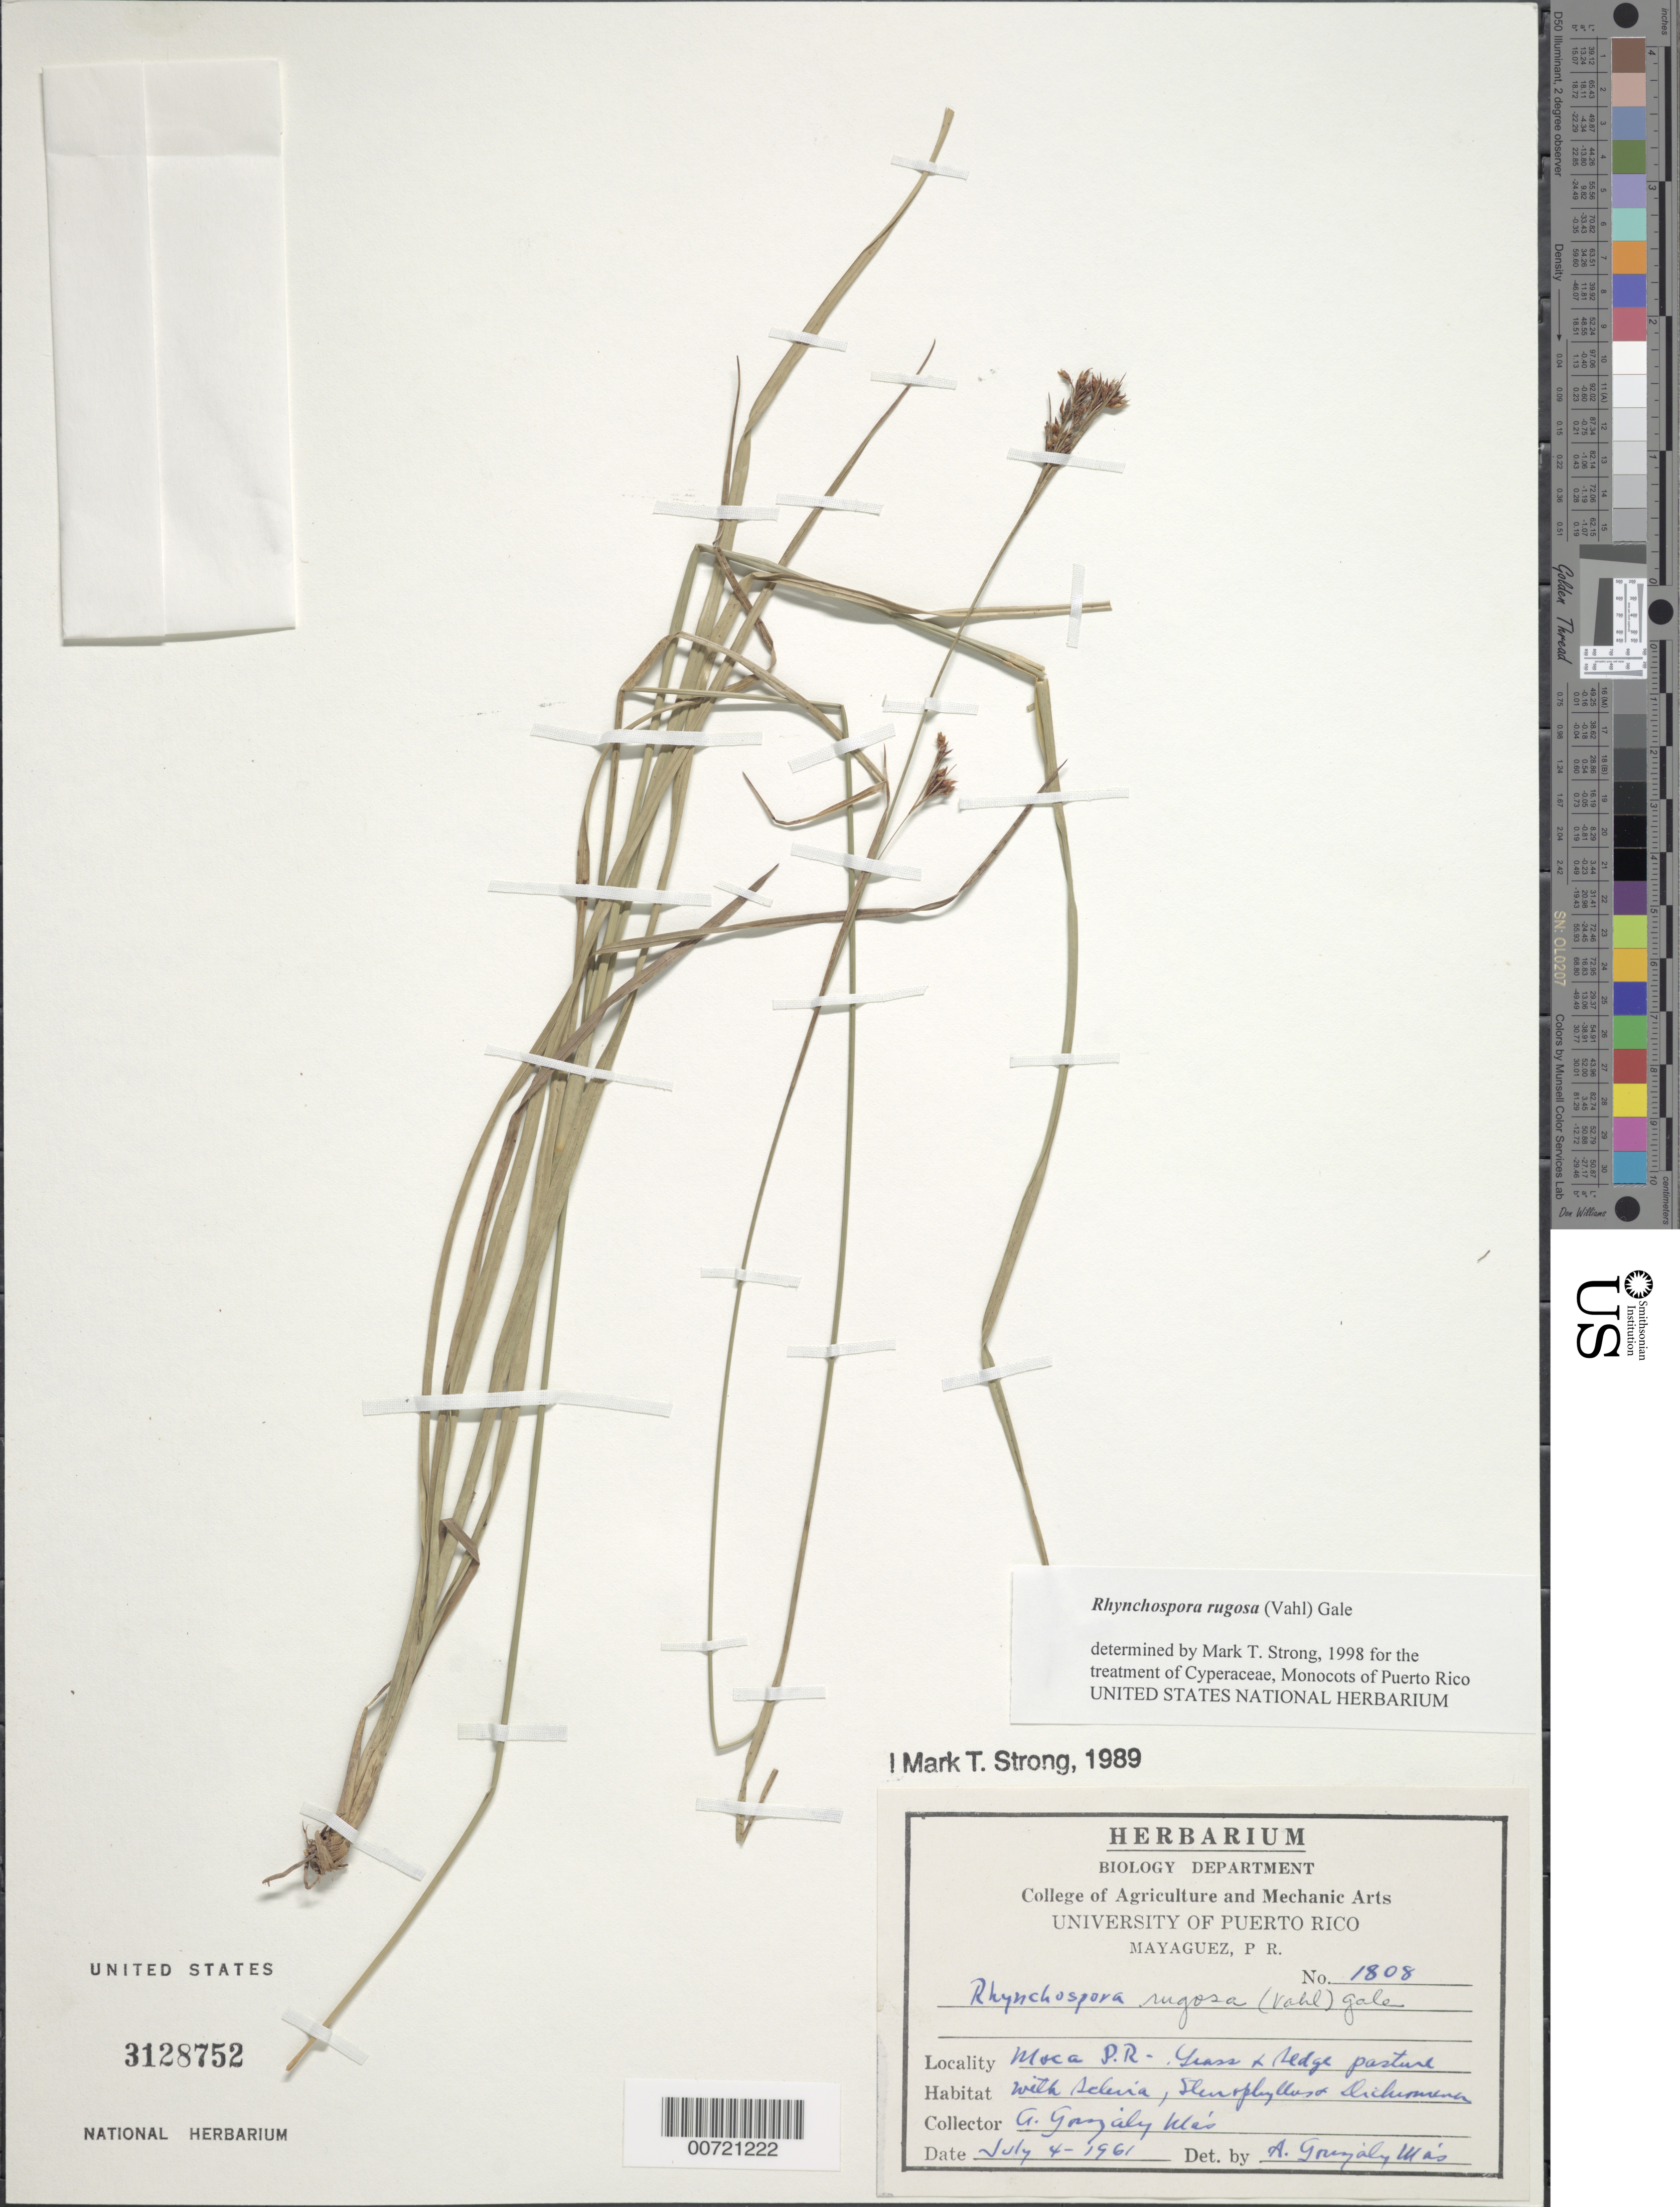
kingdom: Plantae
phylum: Tracheophyta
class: Liliopsida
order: Poales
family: Cyperaceae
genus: Rhynchospora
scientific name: Rhynchospora rugosa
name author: (Vahl) Gale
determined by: Strong, M. T., (US), Smithsonian Institution - National Museum of Natural History (UNITED STATES)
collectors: A. González Más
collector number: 1808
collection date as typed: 04 Jul 1961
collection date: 1961-07-04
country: Puerto Rico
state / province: Moca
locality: Moca, road 110, km 9.2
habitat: Grass and sedge pasture with Scleria, Dichromena and Stenophyllus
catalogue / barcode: US 3128752